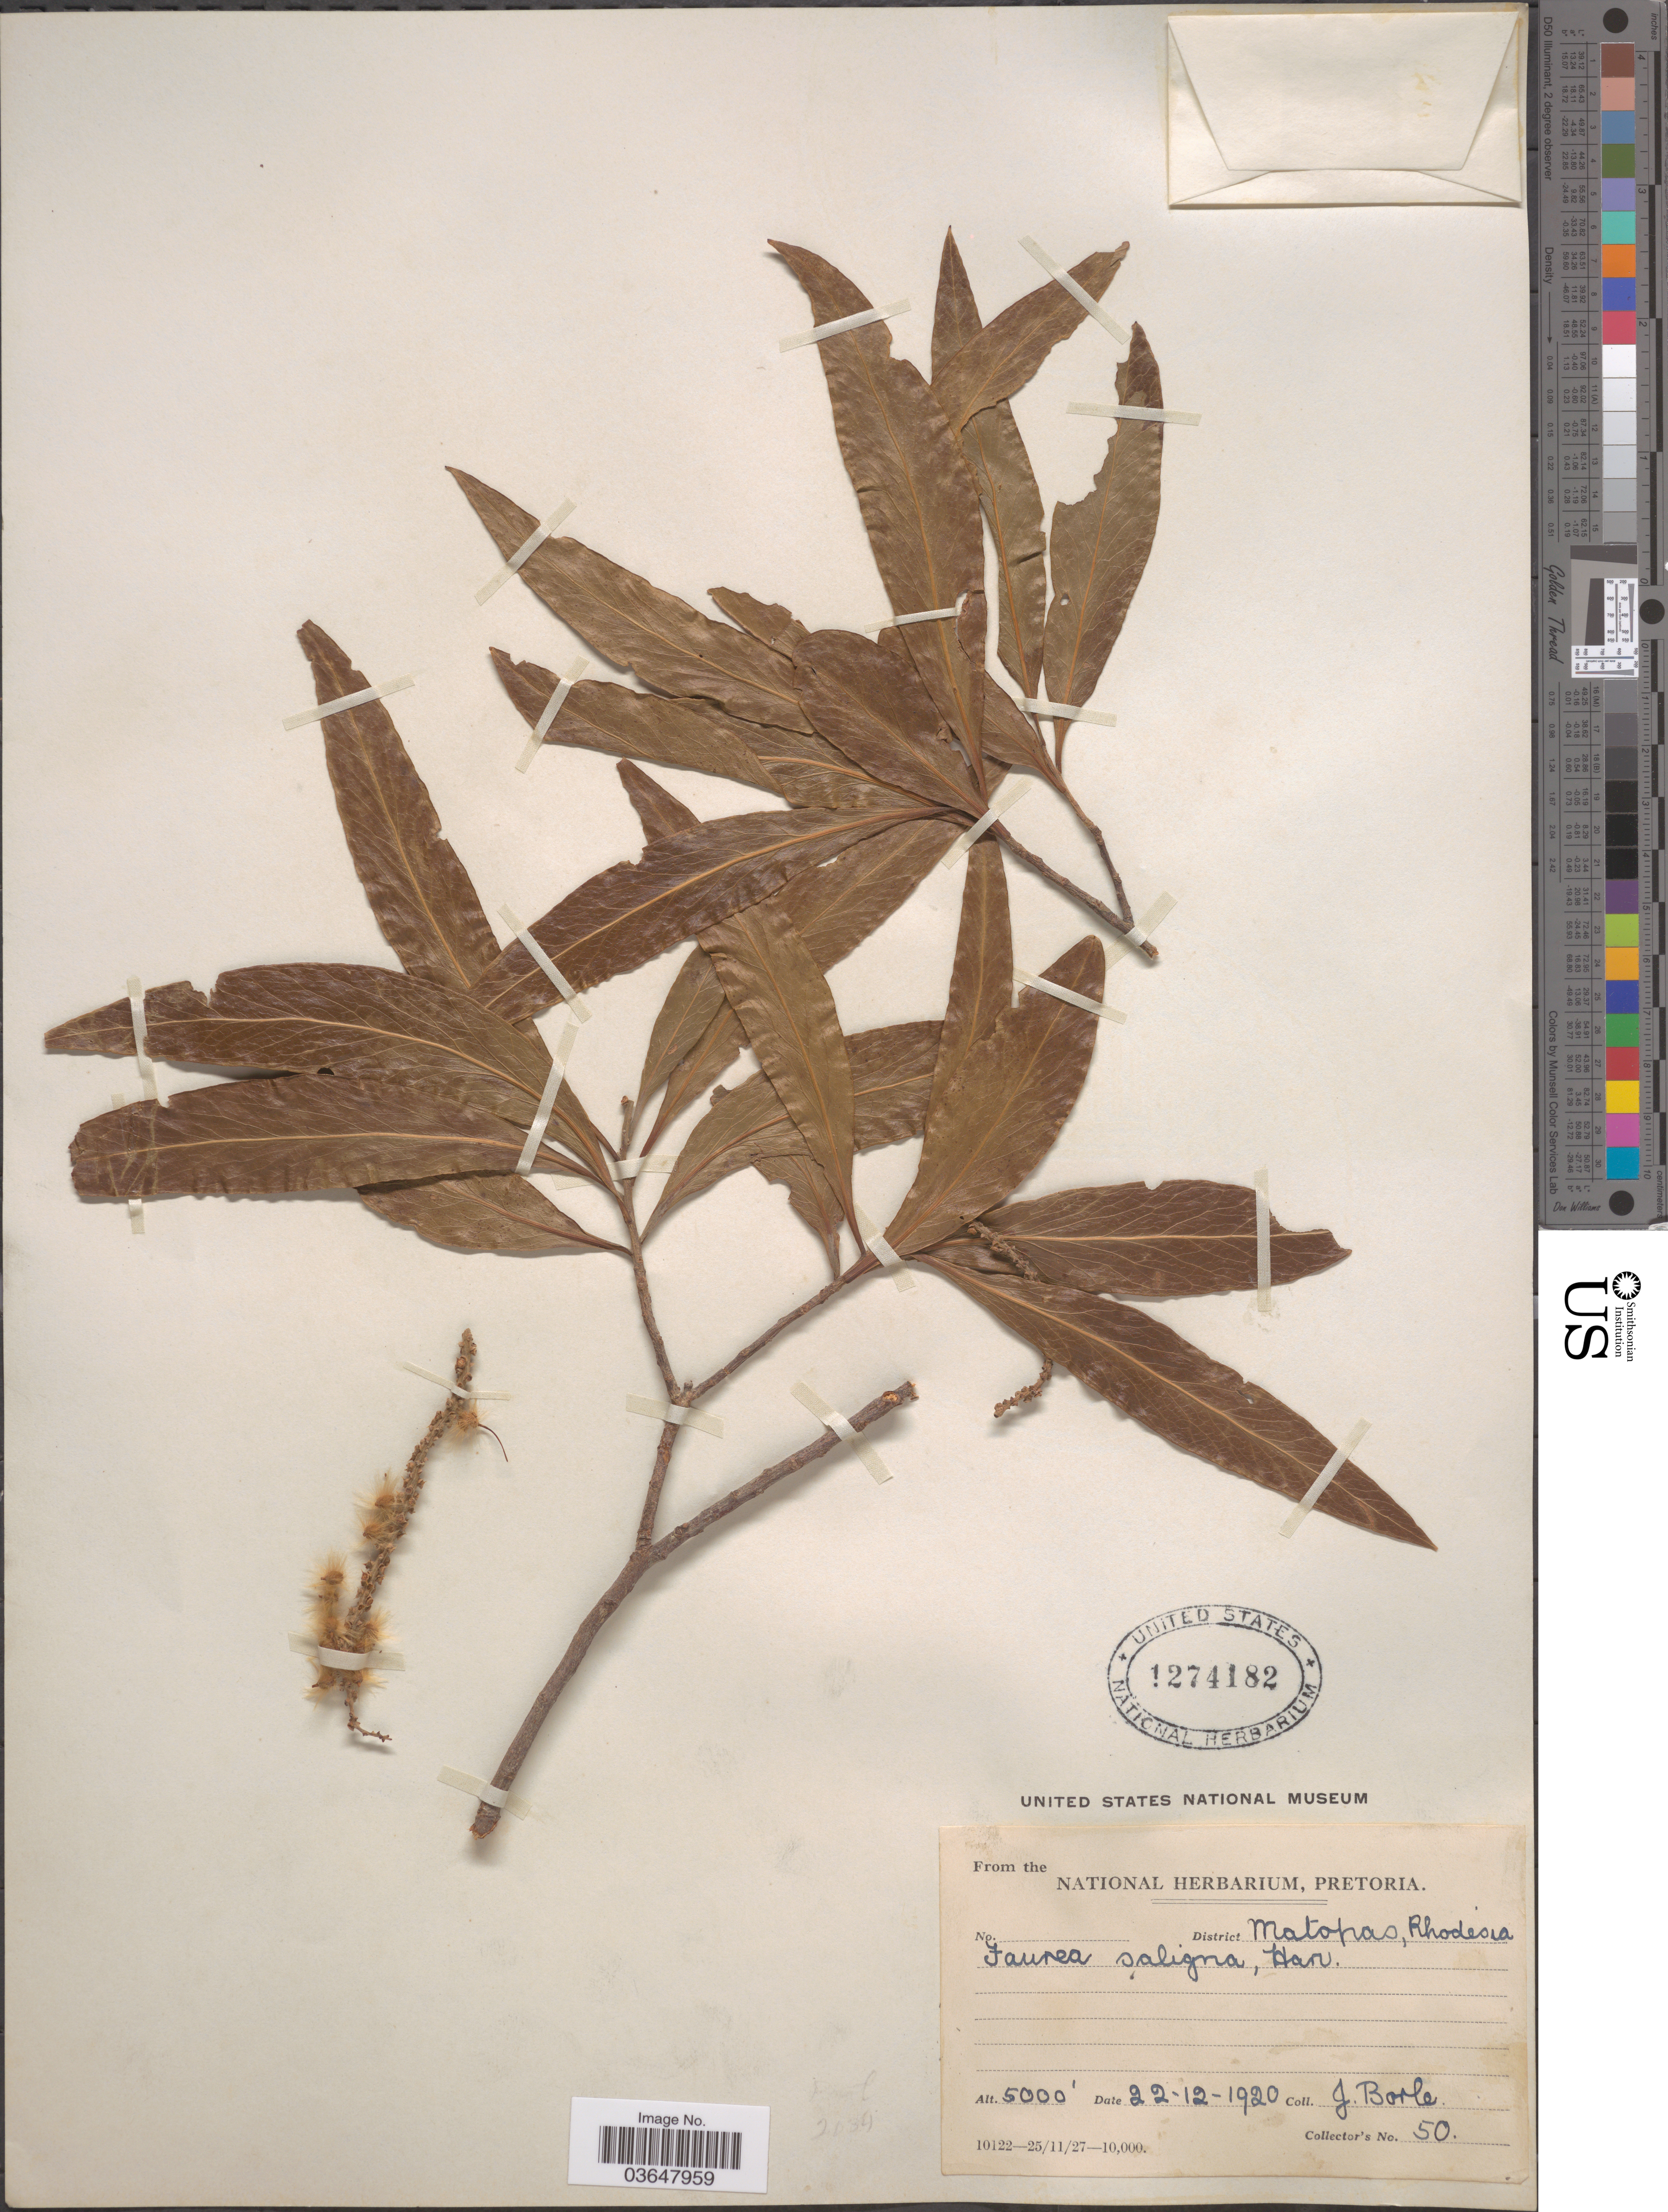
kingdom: Plantae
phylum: Tracheophyta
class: Magnoliopsida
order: Proteales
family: Proteaceae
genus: Faurea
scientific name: Faurea saligna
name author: Harv.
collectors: J. Borle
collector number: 50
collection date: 1920-12-22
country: Zimbabwe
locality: District Matopas, Rhodesia.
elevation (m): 1524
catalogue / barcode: US 1274182